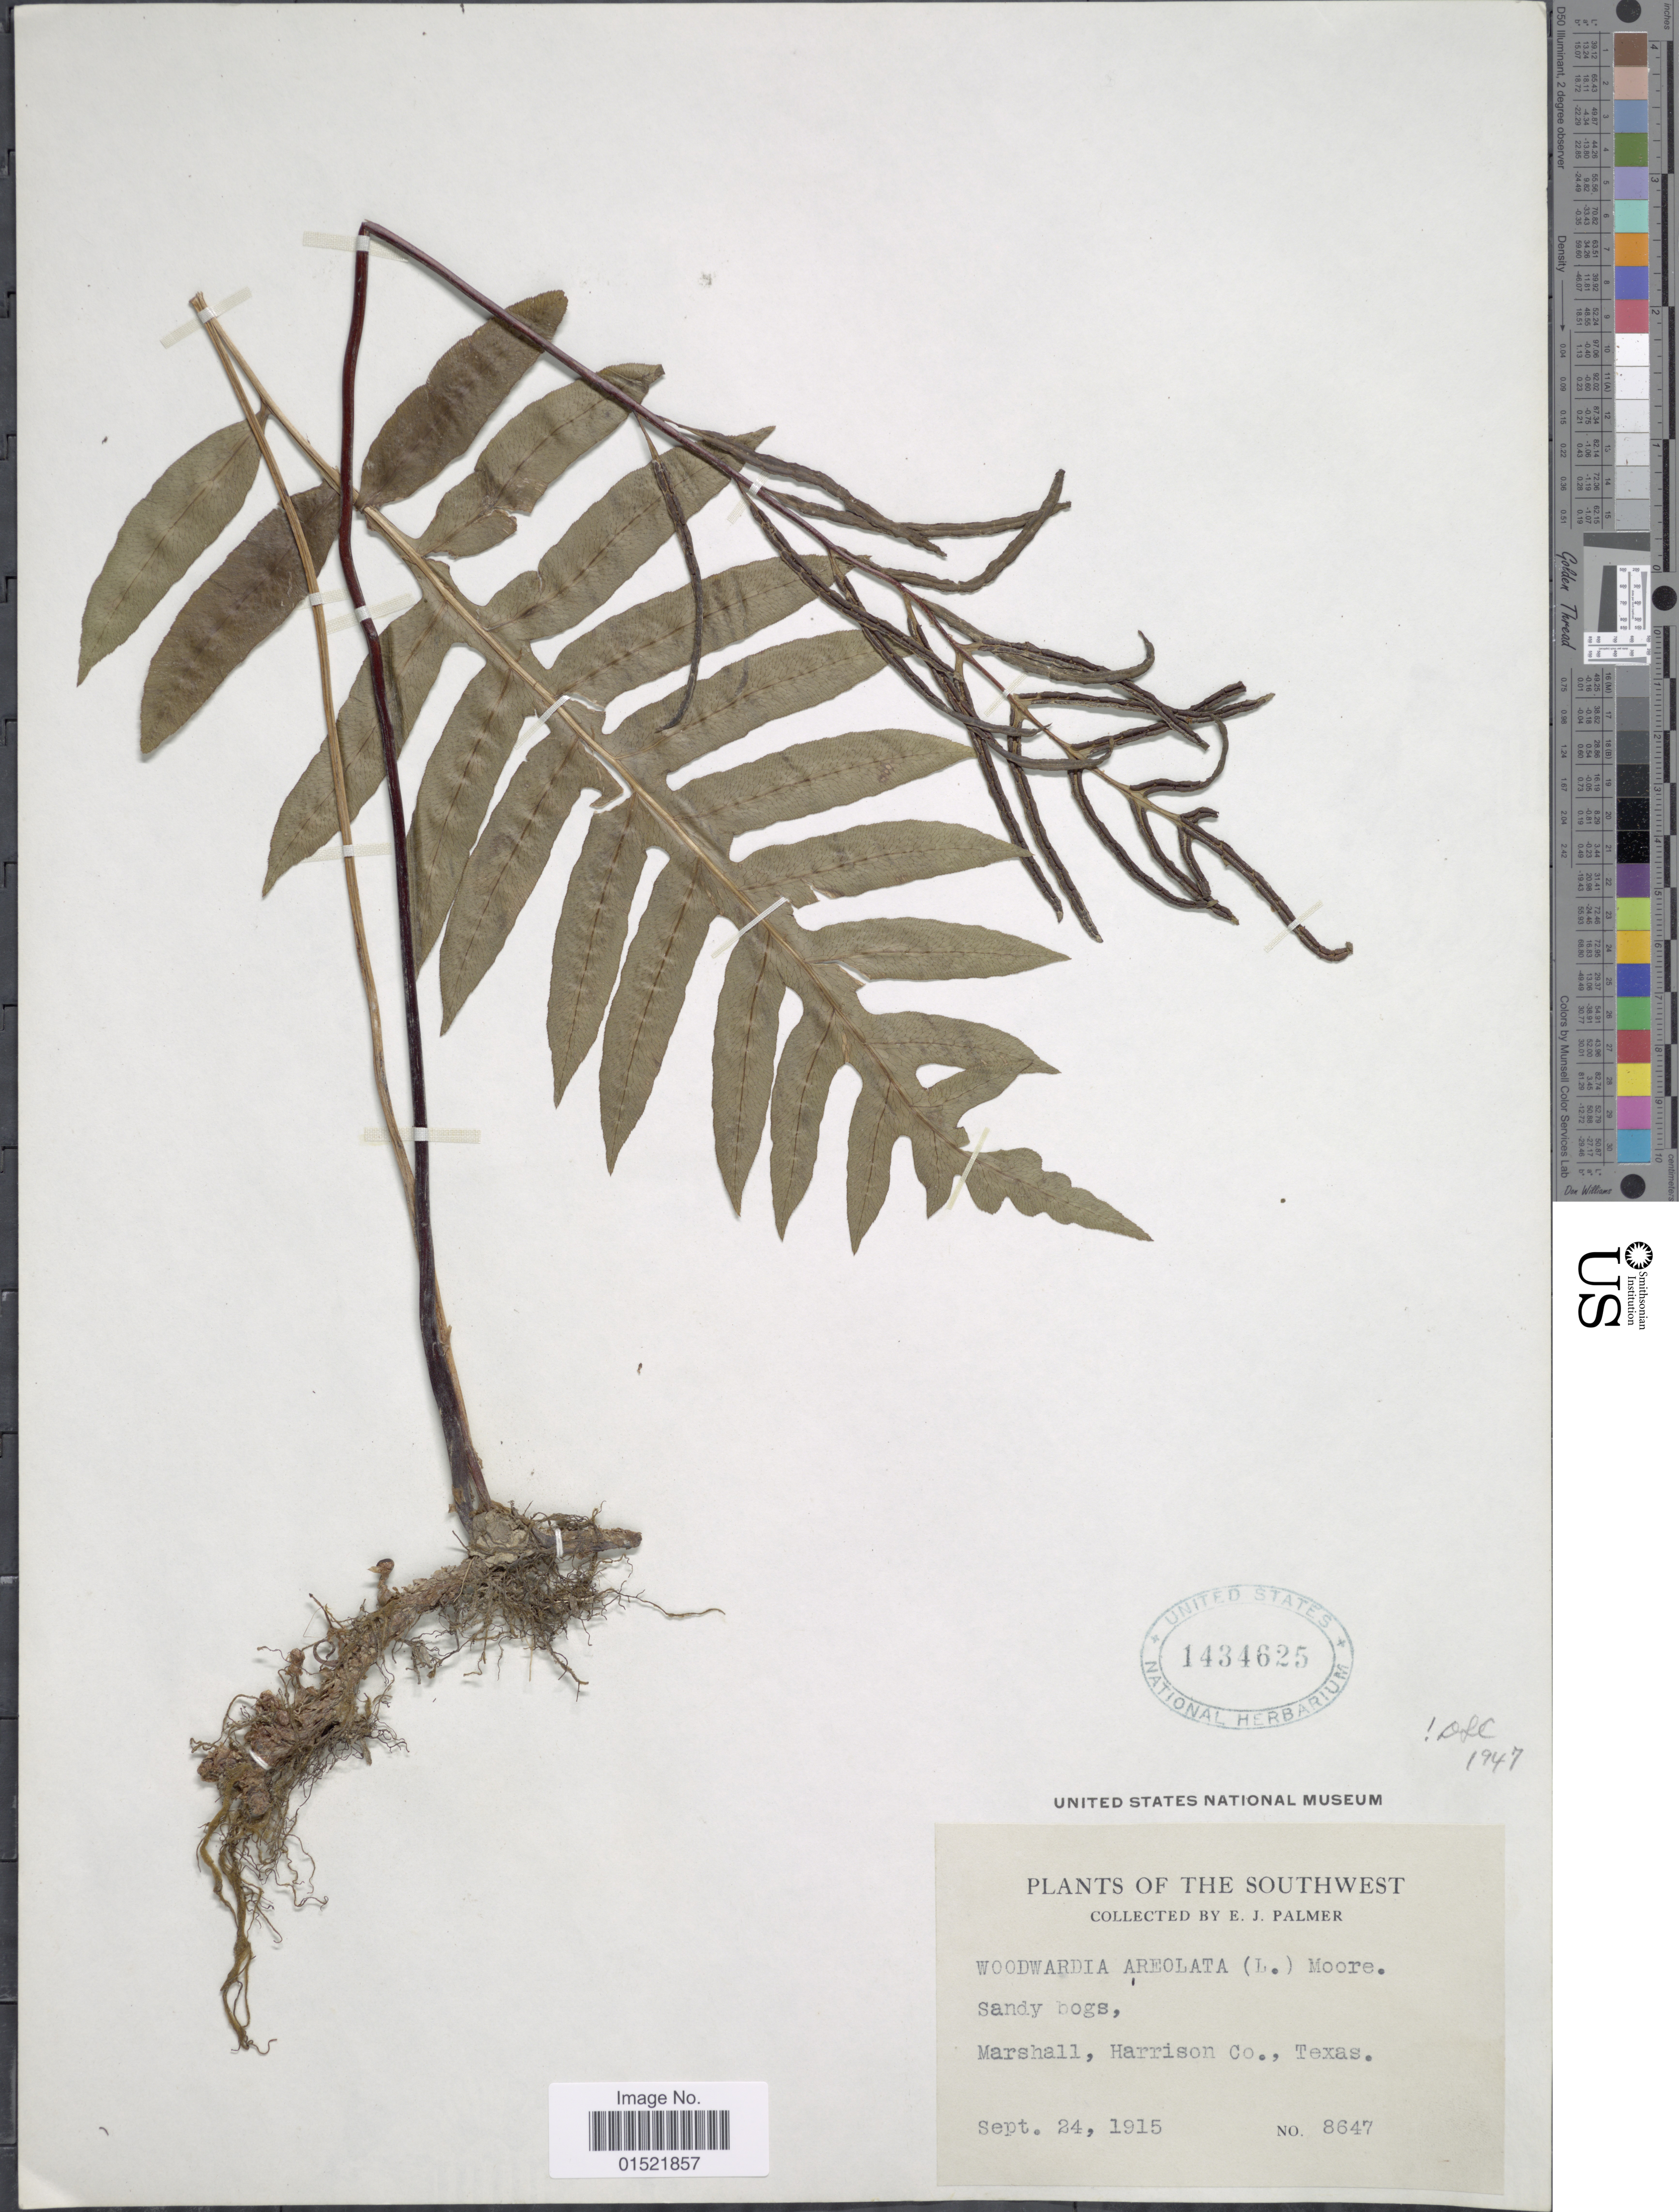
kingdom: Plantae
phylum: Tracheophyta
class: Polypodiopsida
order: Polypodiales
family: Blechnaceae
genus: Woodwardia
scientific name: Woodwardia areolata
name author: (L.) T. Moore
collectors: E. J. Palmer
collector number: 8647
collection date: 1915-09-24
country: United States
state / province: Texas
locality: Southwest, Sandy bogs, Marshall, Harrison Co., Texas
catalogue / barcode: US 1434625